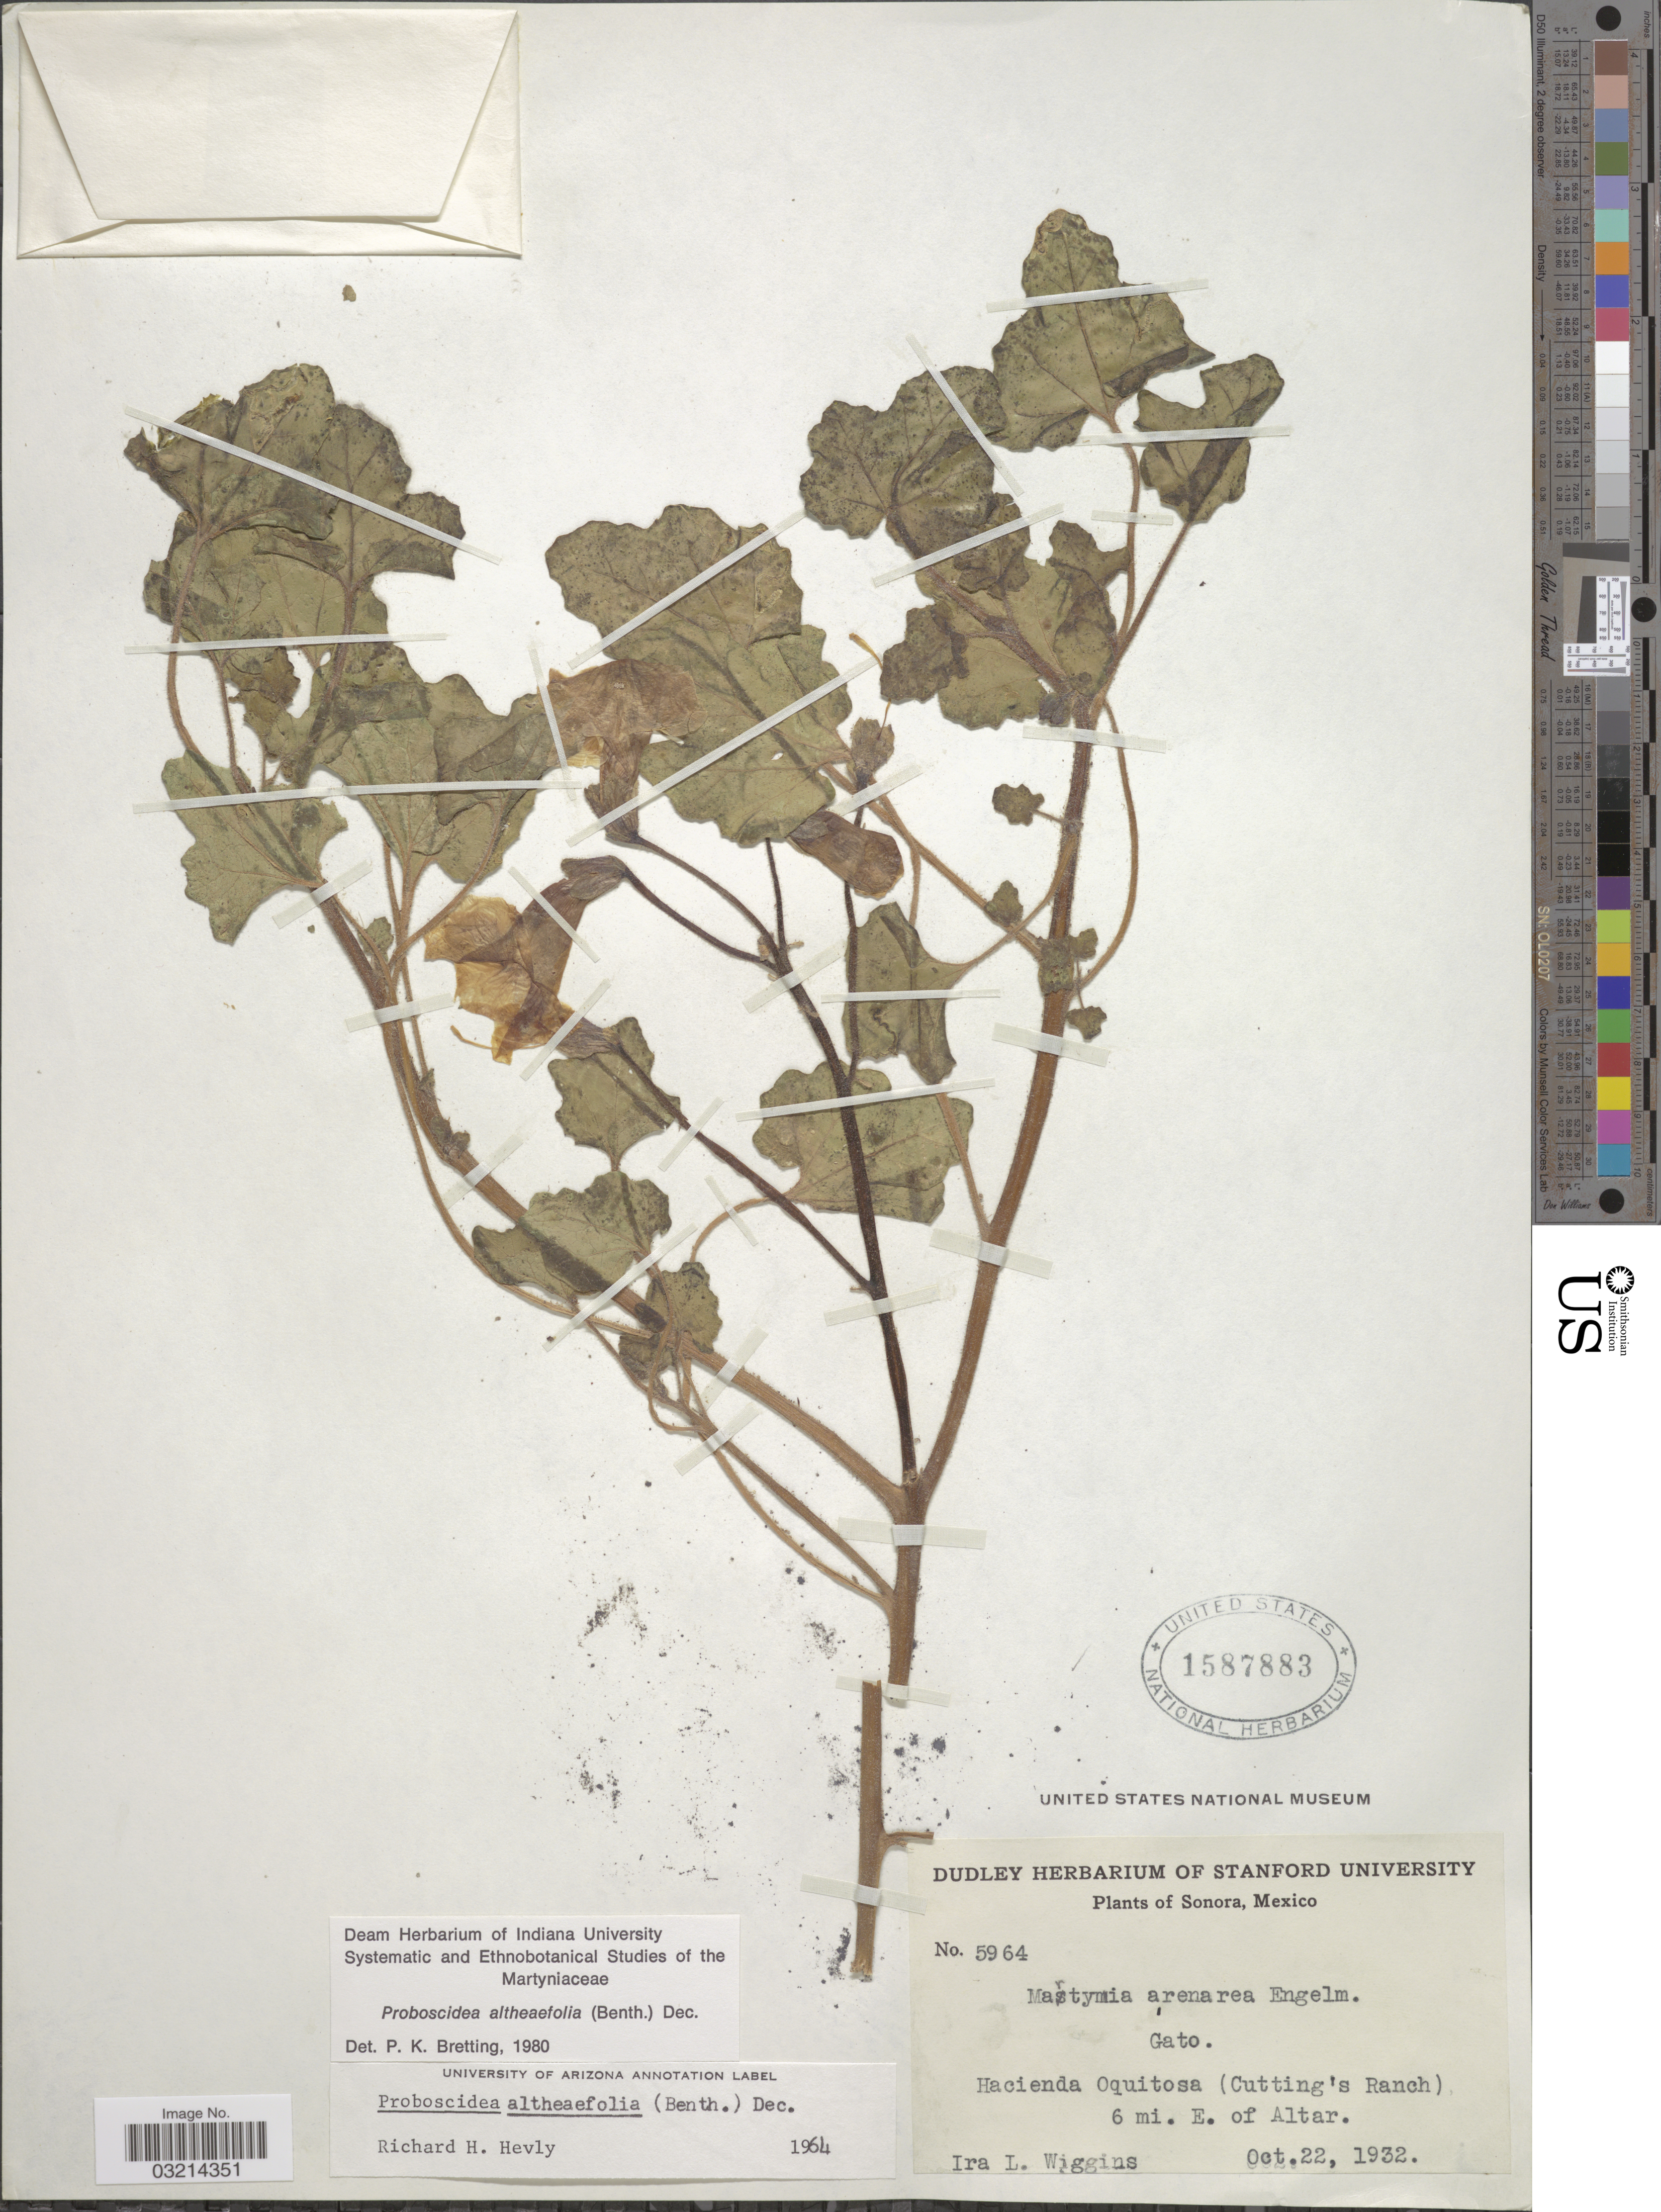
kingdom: Plantae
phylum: Tracheophyta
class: Magnoliopsida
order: Lamiales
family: Martyniaceae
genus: Proboscidea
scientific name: Proboscidea althaeifolia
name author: (Benth.) Decne.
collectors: I. L. Wiggins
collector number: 5964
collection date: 1932-10-22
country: Mexico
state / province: Sonora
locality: Gato. Hacienda Oquitosa (Cutting's Ranch), 6 mi. E. of Altar.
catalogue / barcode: US 1587883